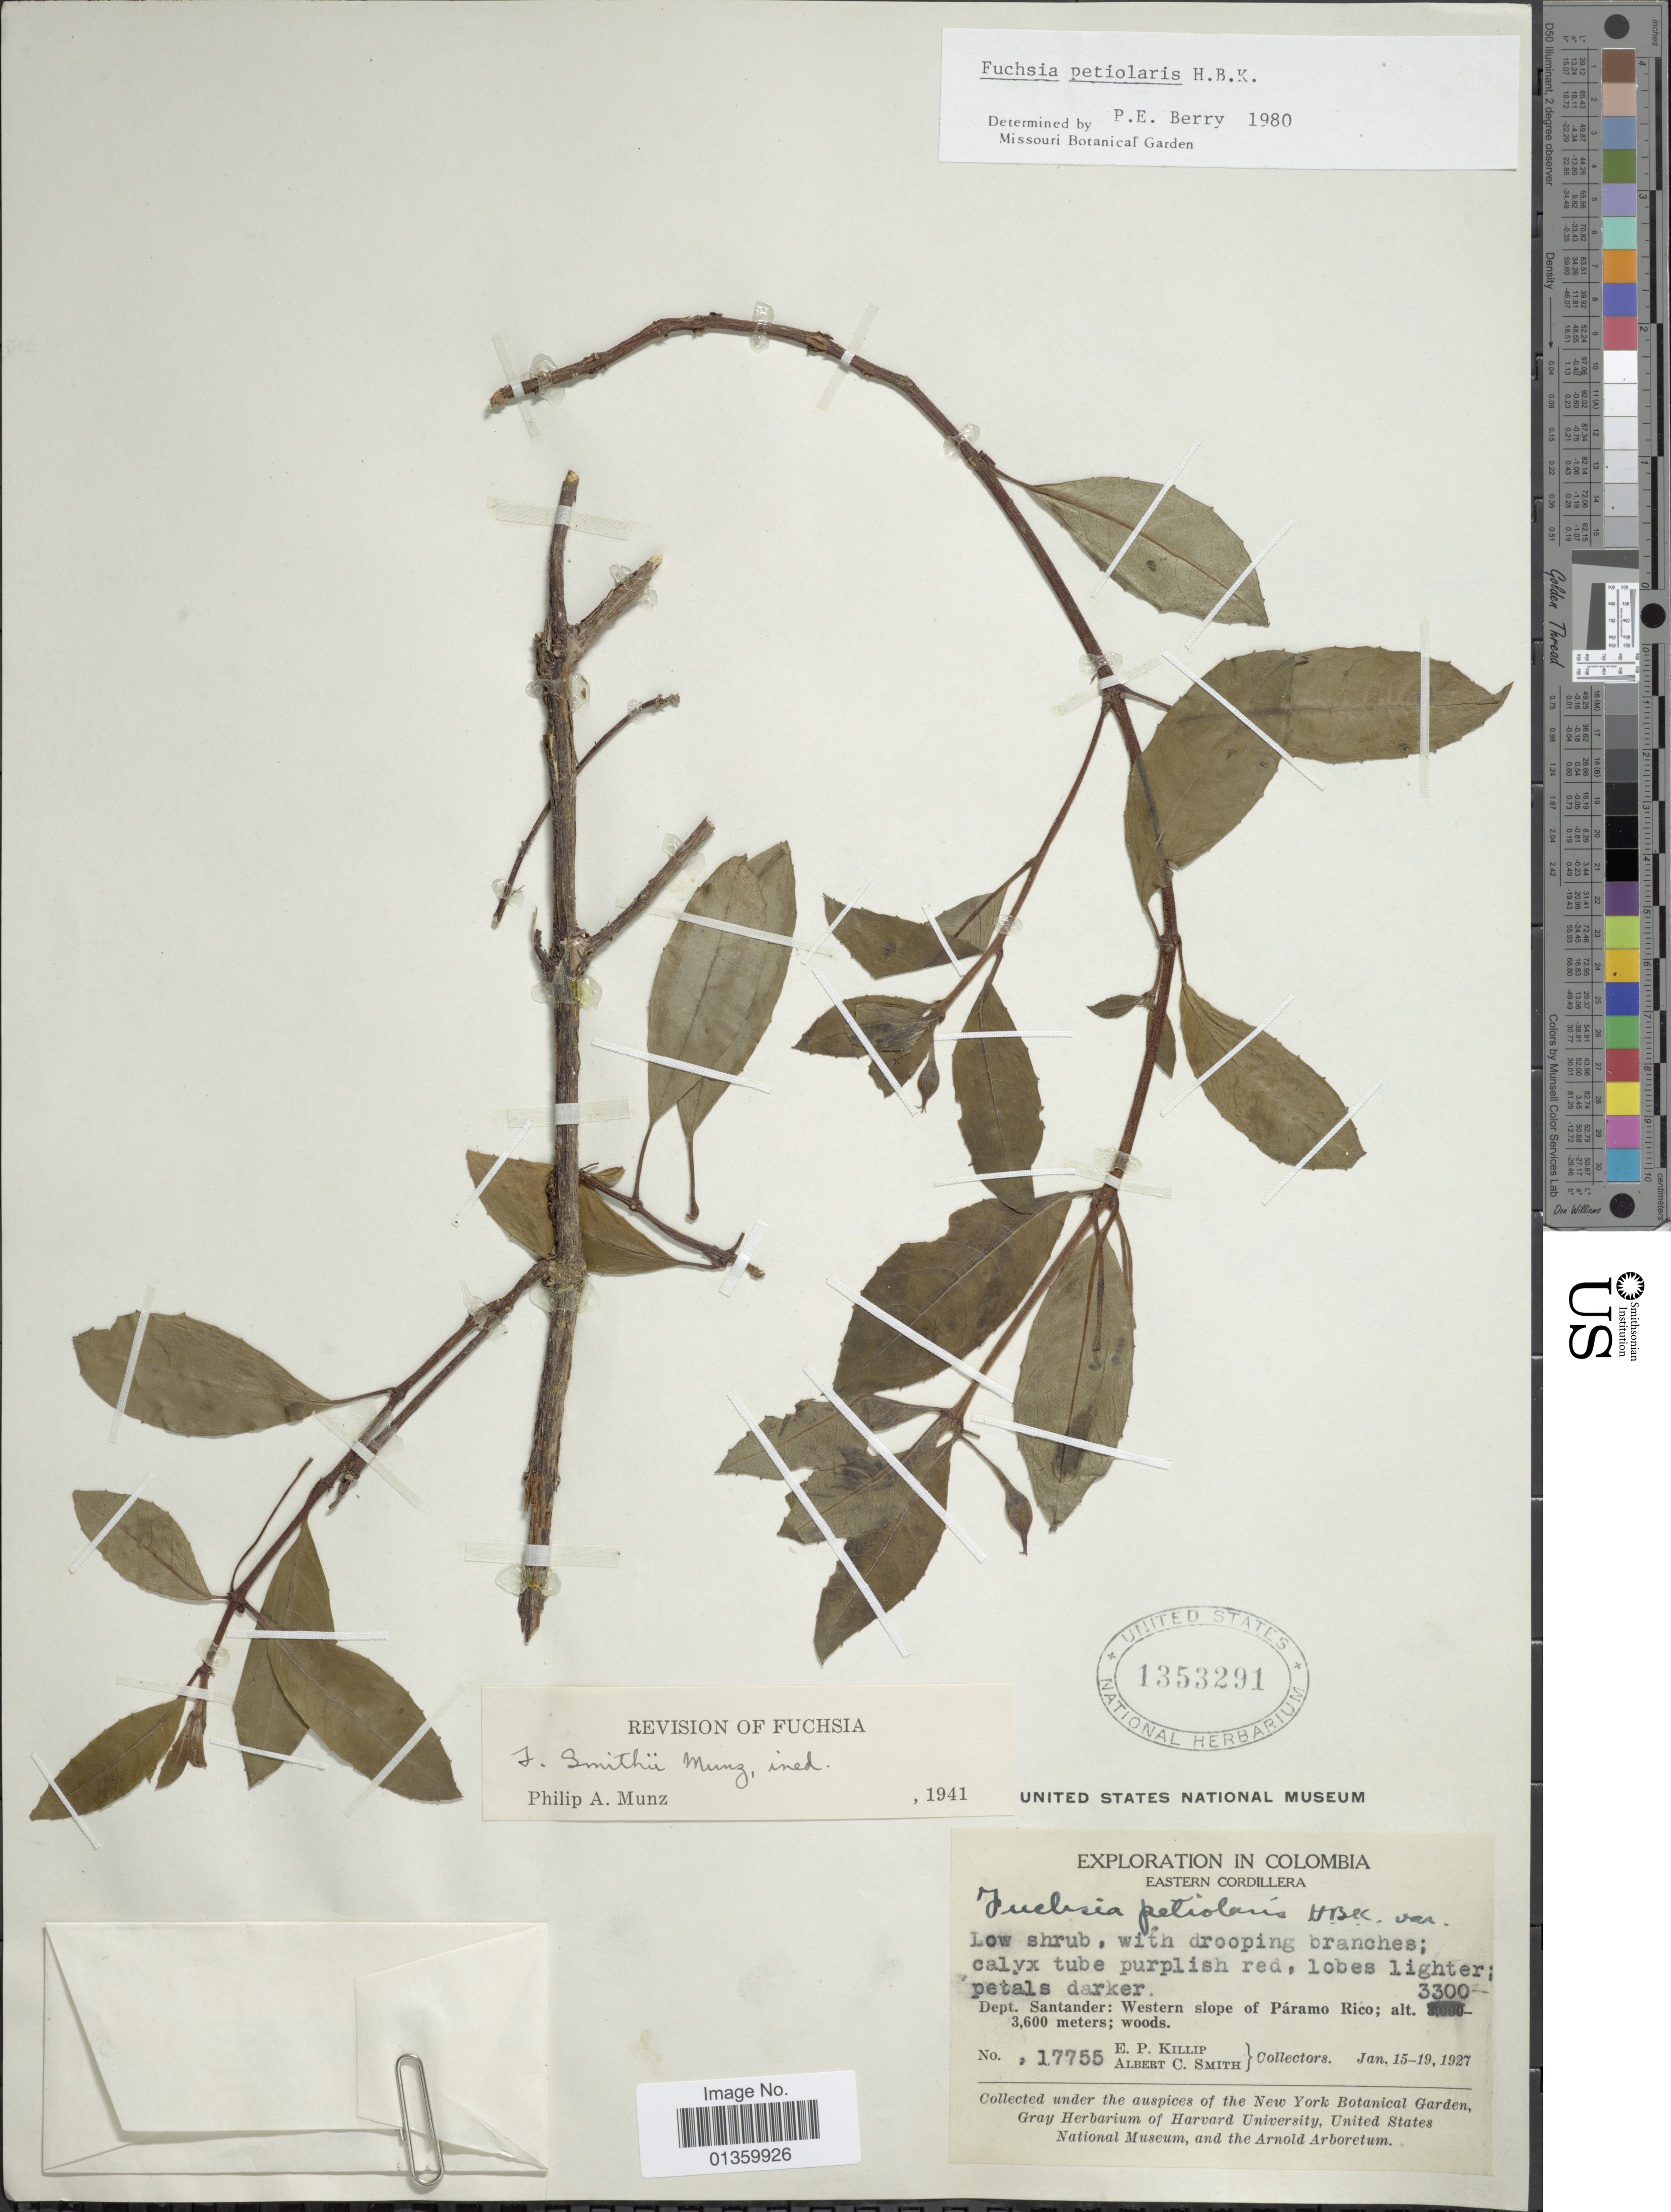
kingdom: Plantae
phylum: Tracheophyta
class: Magnoliopsida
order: Myrtales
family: Onagraceae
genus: Fuchsia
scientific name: Fuchsia petiolaris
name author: Kunth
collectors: E. P. Killip & A. C. Smith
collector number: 17755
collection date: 1927-01-15/1927-01-19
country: Colombia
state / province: Santander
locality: Western slope of Páramo Rico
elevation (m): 3300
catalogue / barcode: US 1353291